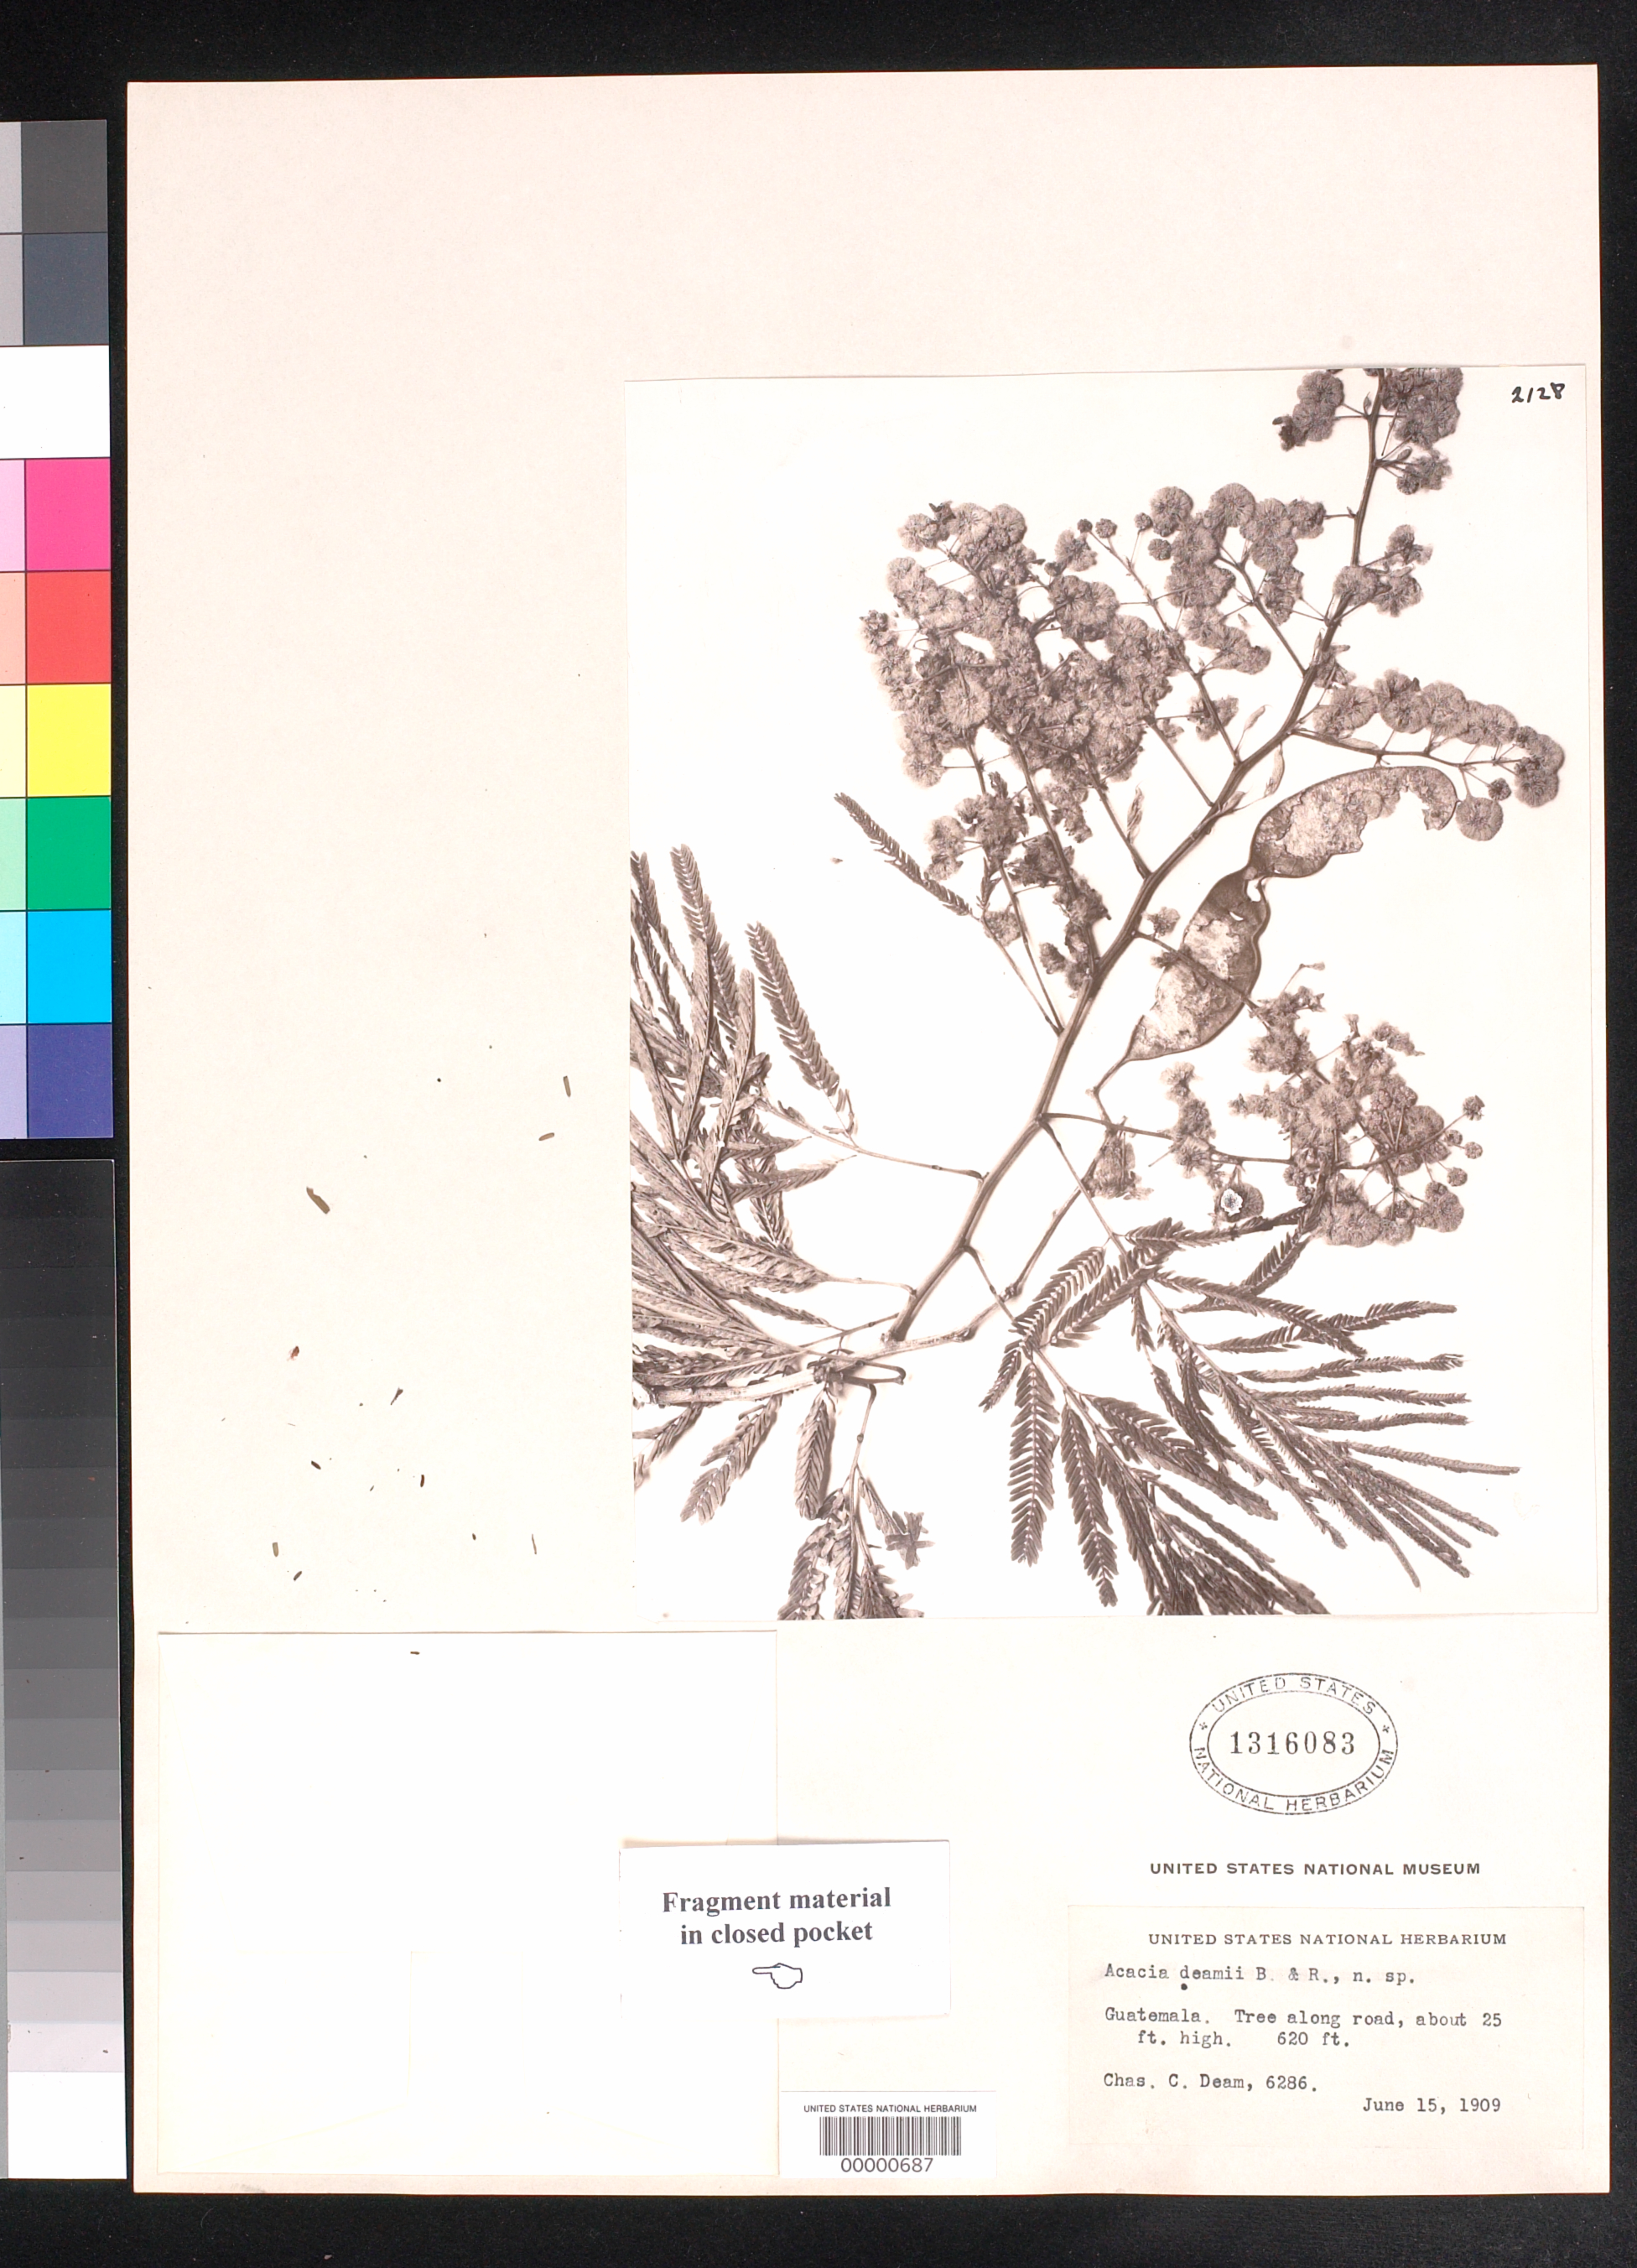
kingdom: Plantae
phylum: Tracheophyta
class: Magnoliopsida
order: Fabales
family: Fabaceae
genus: Senegalia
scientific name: Senegalia deamii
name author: Britton & Rose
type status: Type Fragment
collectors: C. C. Deam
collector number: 6286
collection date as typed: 15 Jun 1909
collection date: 1909-06-15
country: Guatemala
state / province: Zacapa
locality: Just E of Gualan.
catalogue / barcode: US 1316083